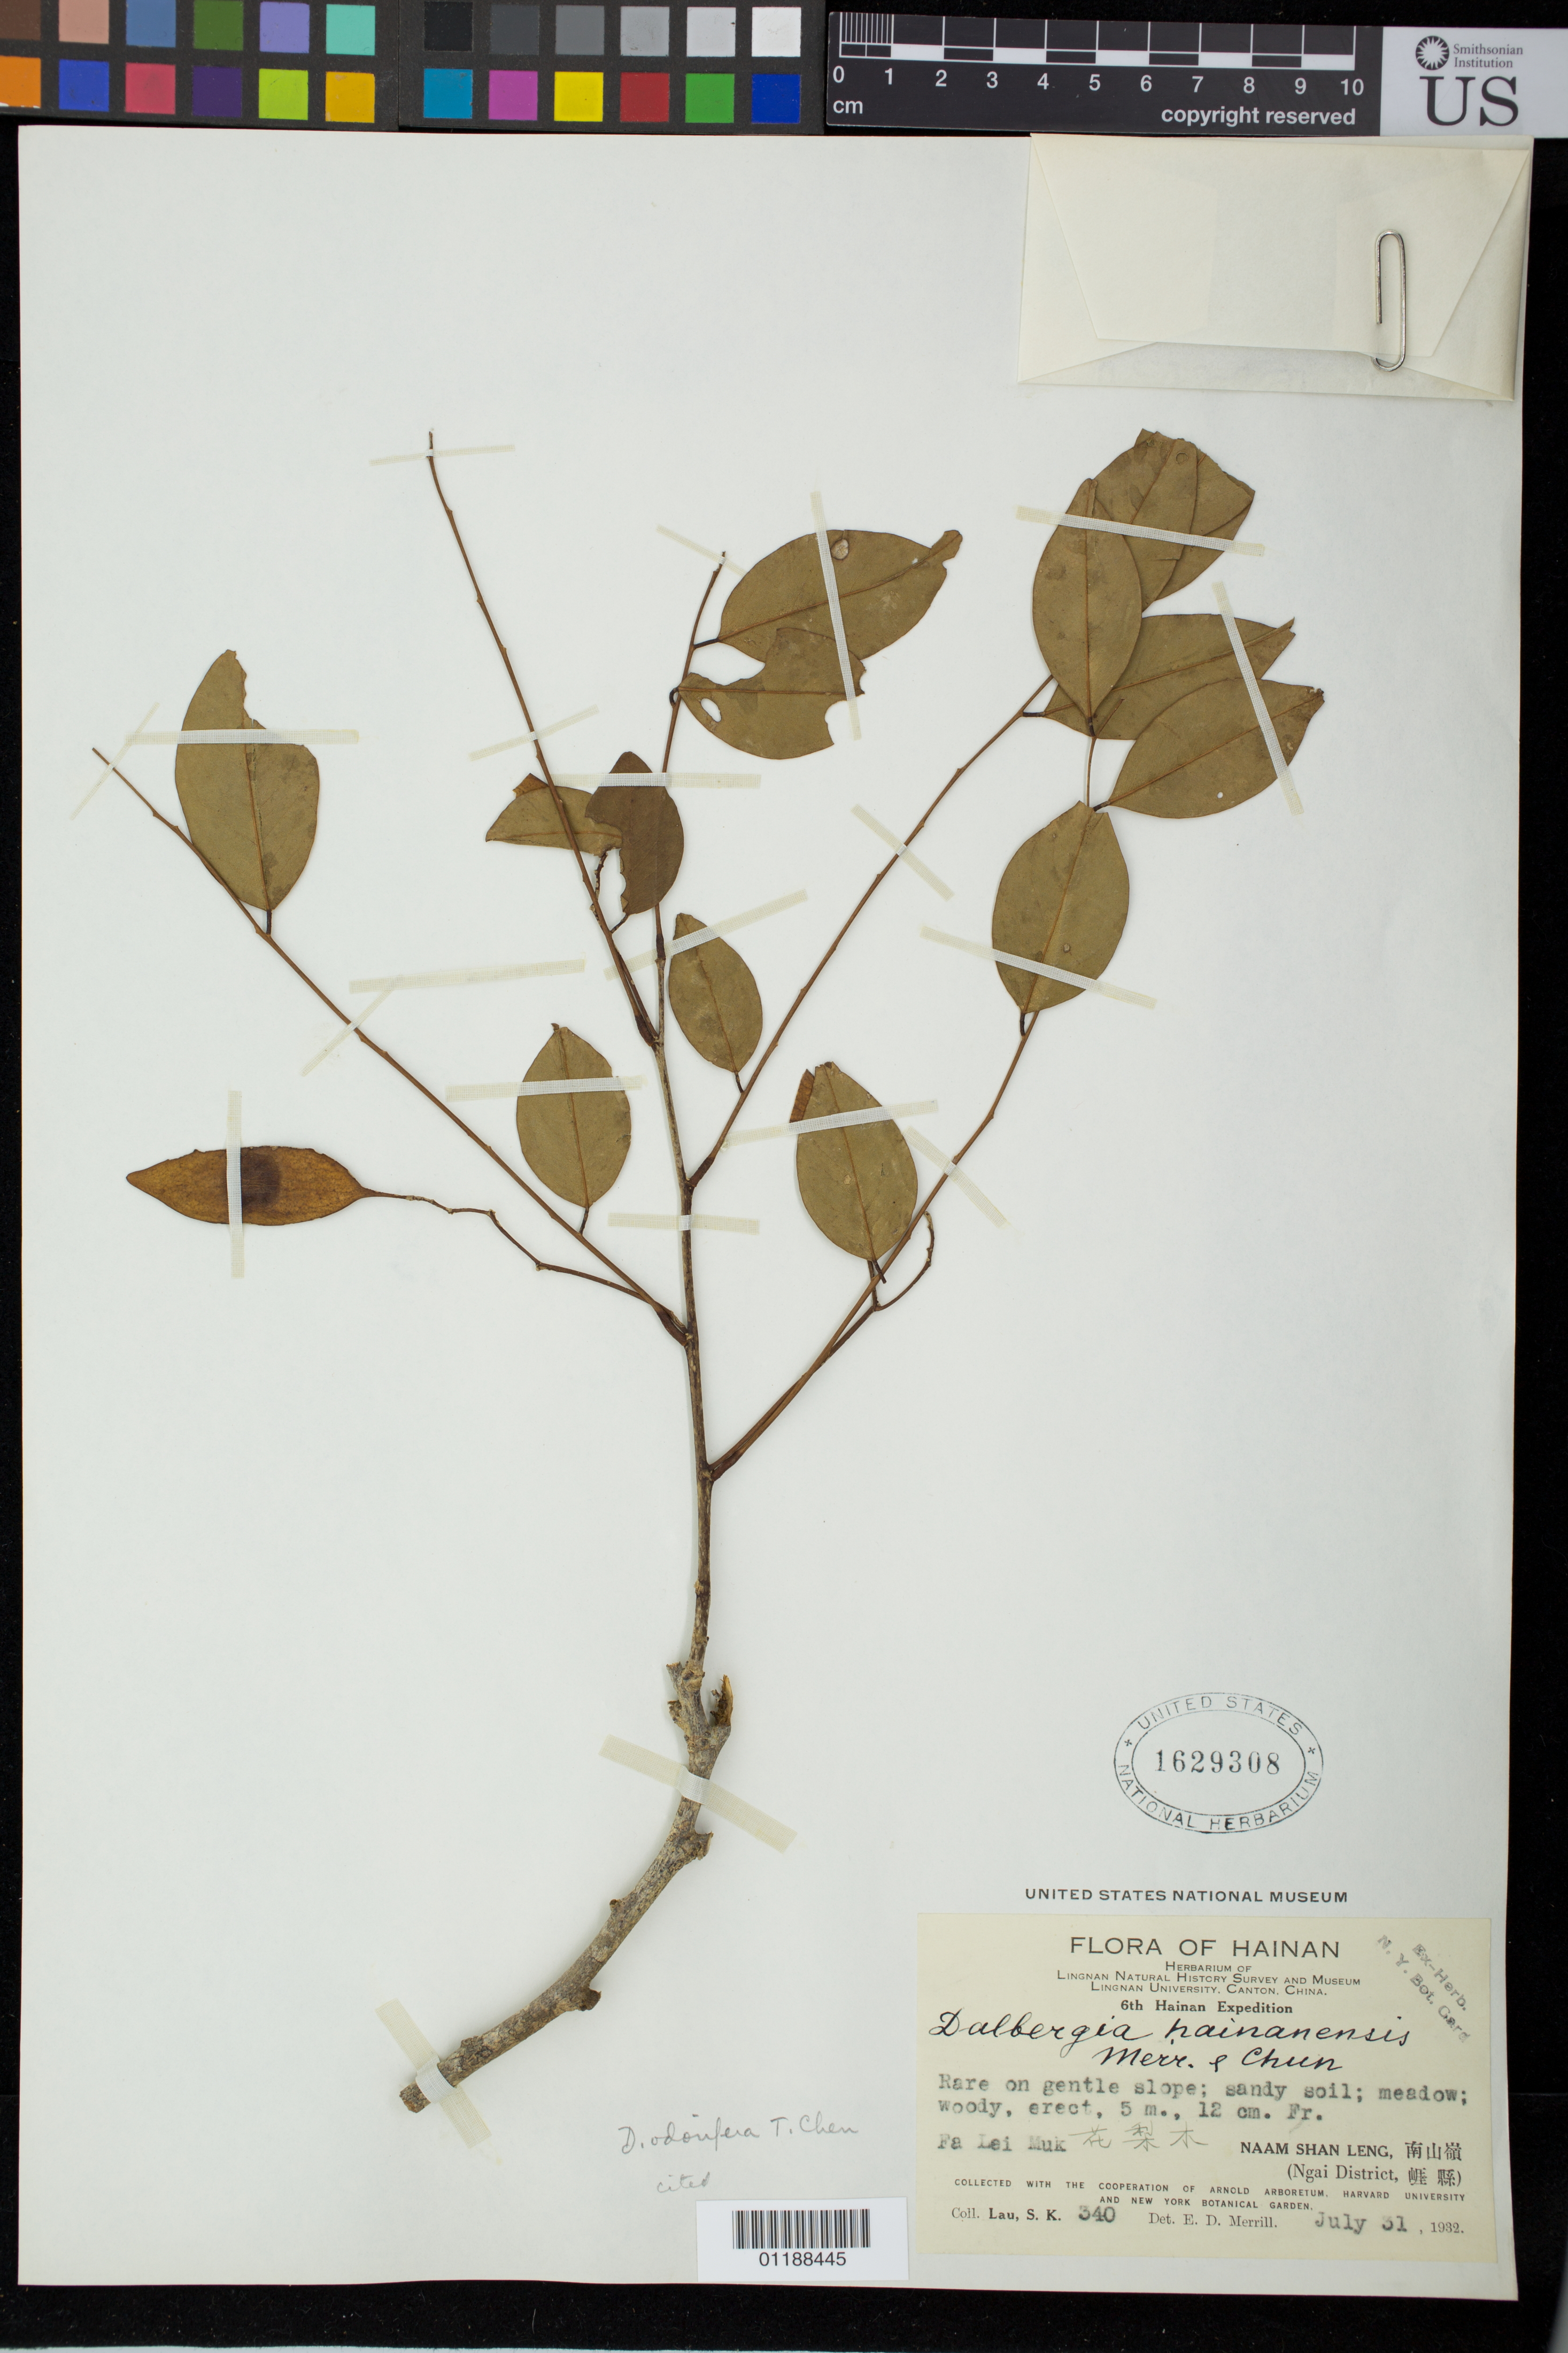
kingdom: Plantae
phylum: Tracheophyta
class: Magnoliopsida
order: Fabales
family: Fabaceae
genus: Dalbergia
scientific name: Dalbergia odorifera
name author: Chen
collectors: S. K. Lau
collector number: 340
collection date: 1932-07-31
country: China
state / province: Hainan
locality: Naam Shan Leng. (Ngai District).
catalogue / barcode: US 1629308